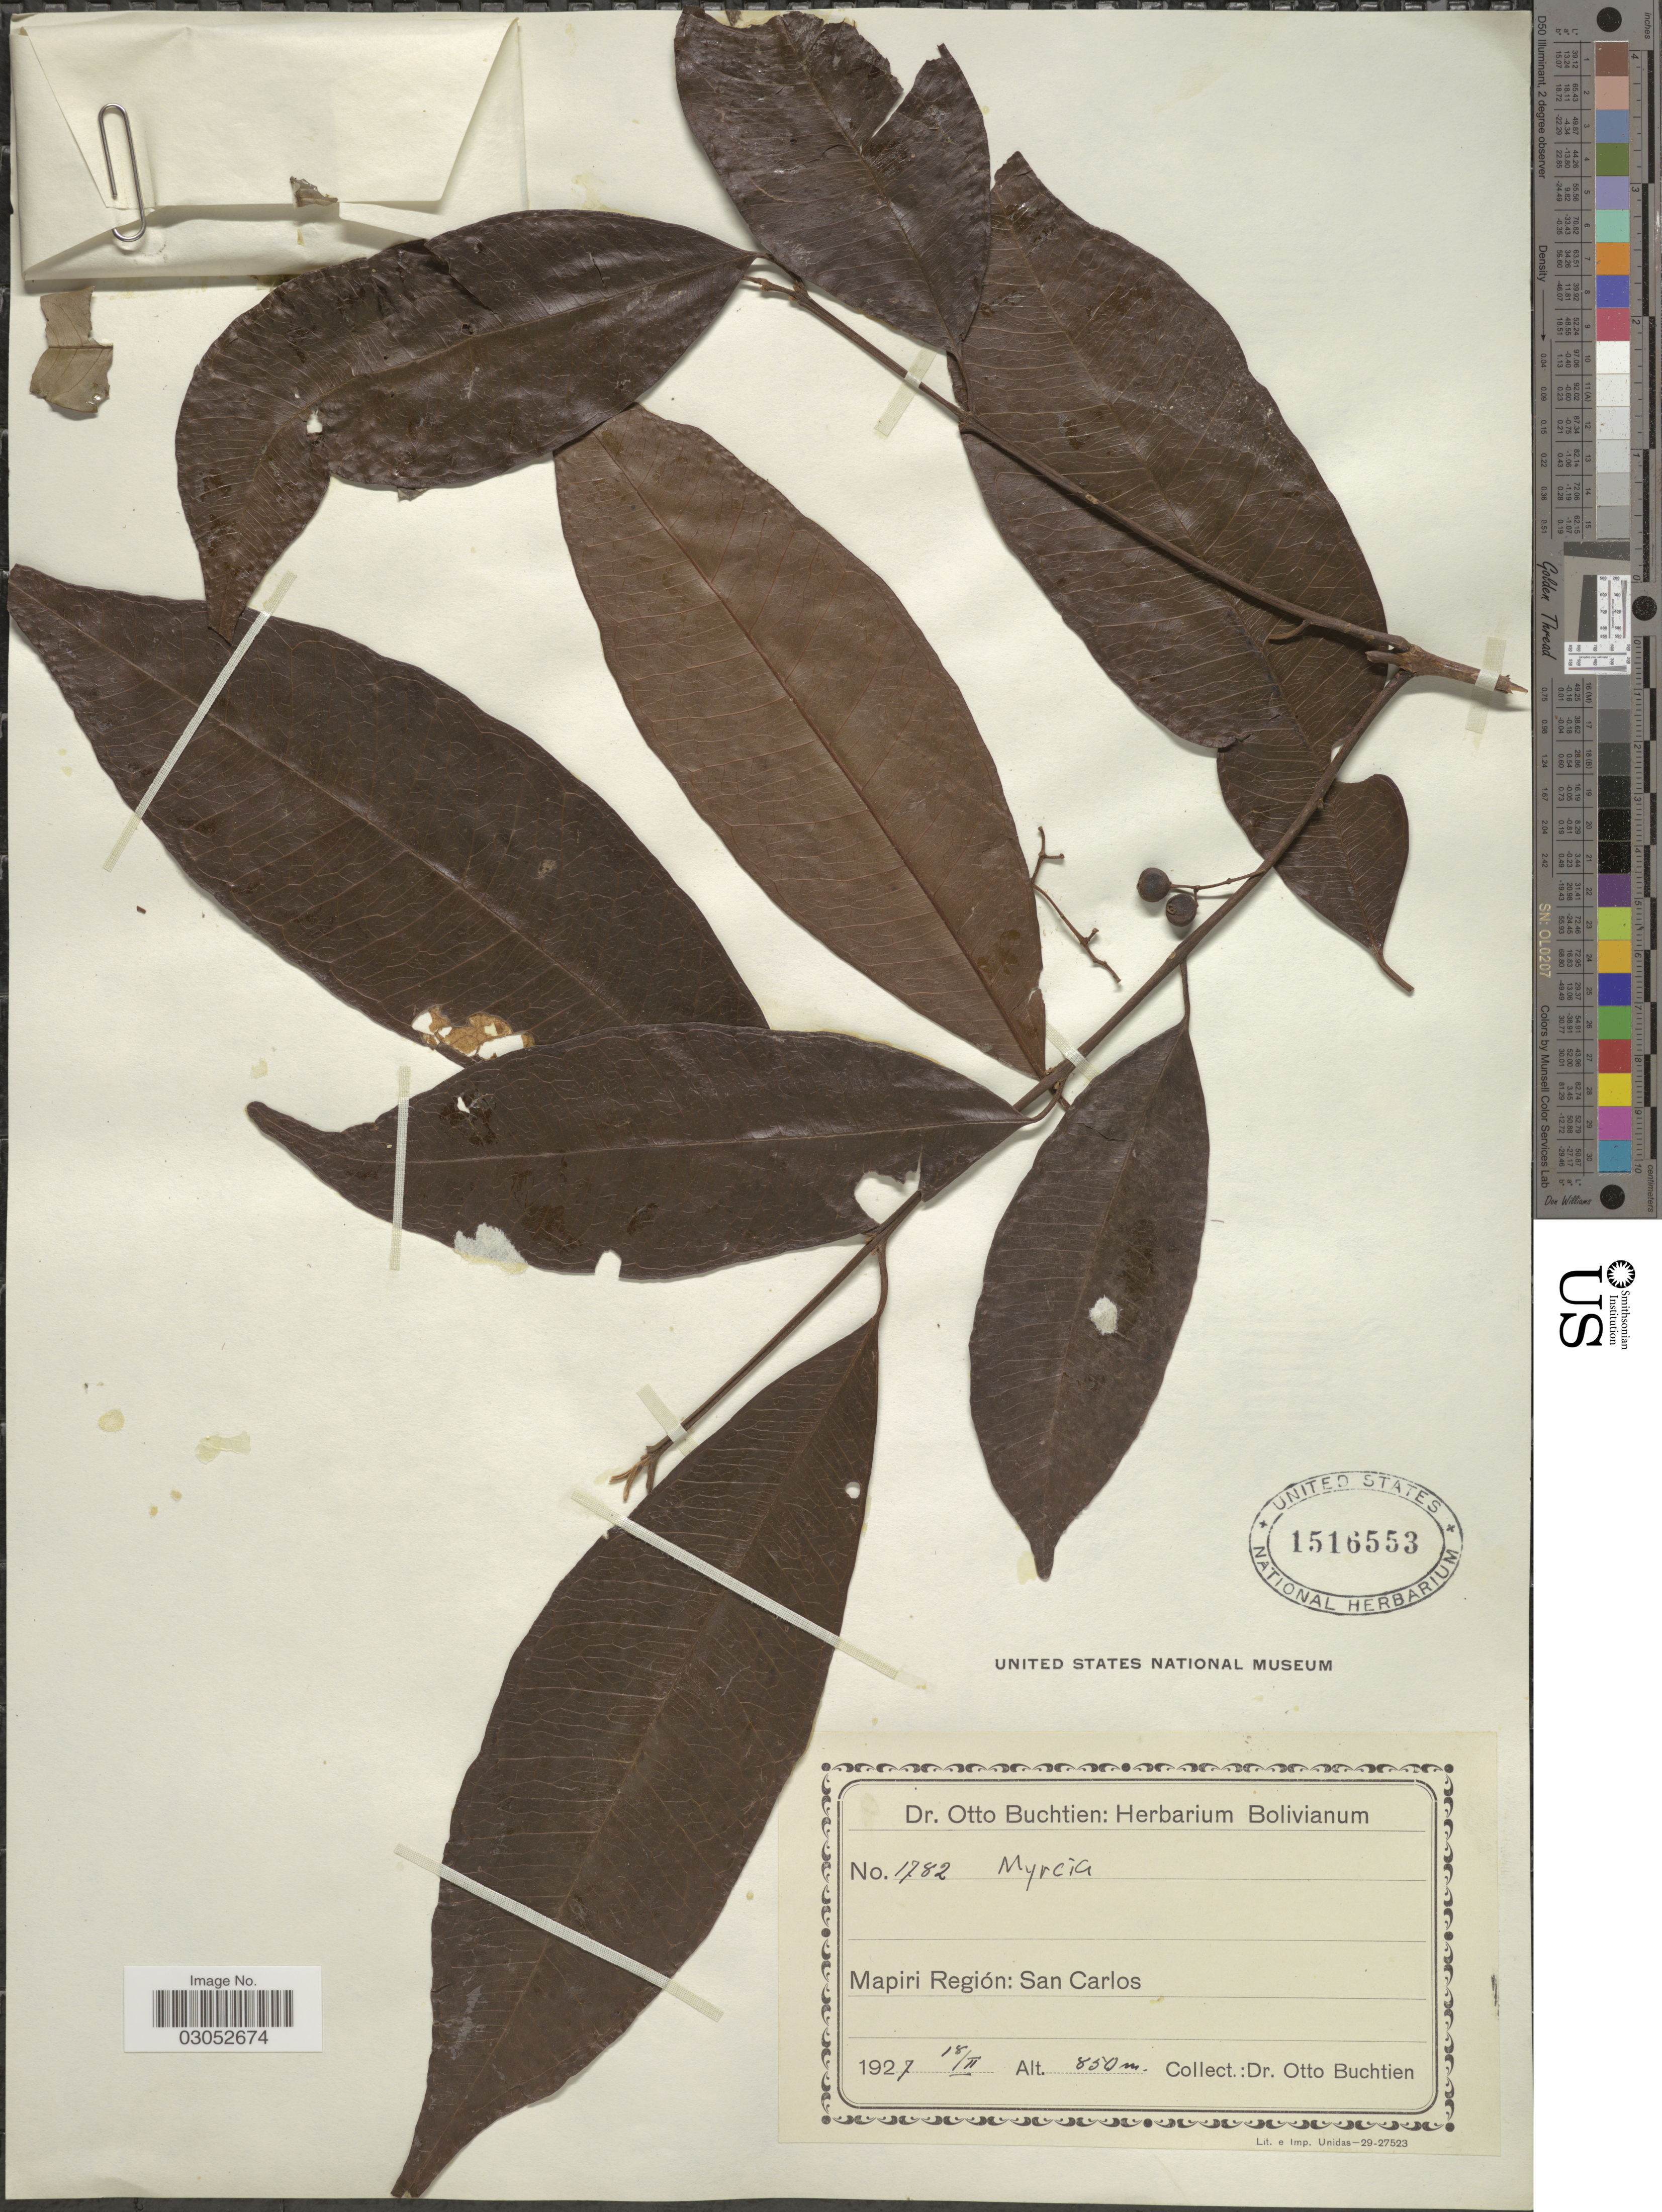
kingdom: Plantae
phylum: Tracheophyta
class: Magnoliopsida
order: Myrtales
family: Myrtaceae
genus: Myrcia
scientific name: Myrcia sp.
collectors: O. Buchtien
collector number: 1782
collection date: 1927-02-18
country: Bolivia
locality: Mapiri Región: San Carlos.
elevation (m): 850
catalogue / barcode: US 1516553